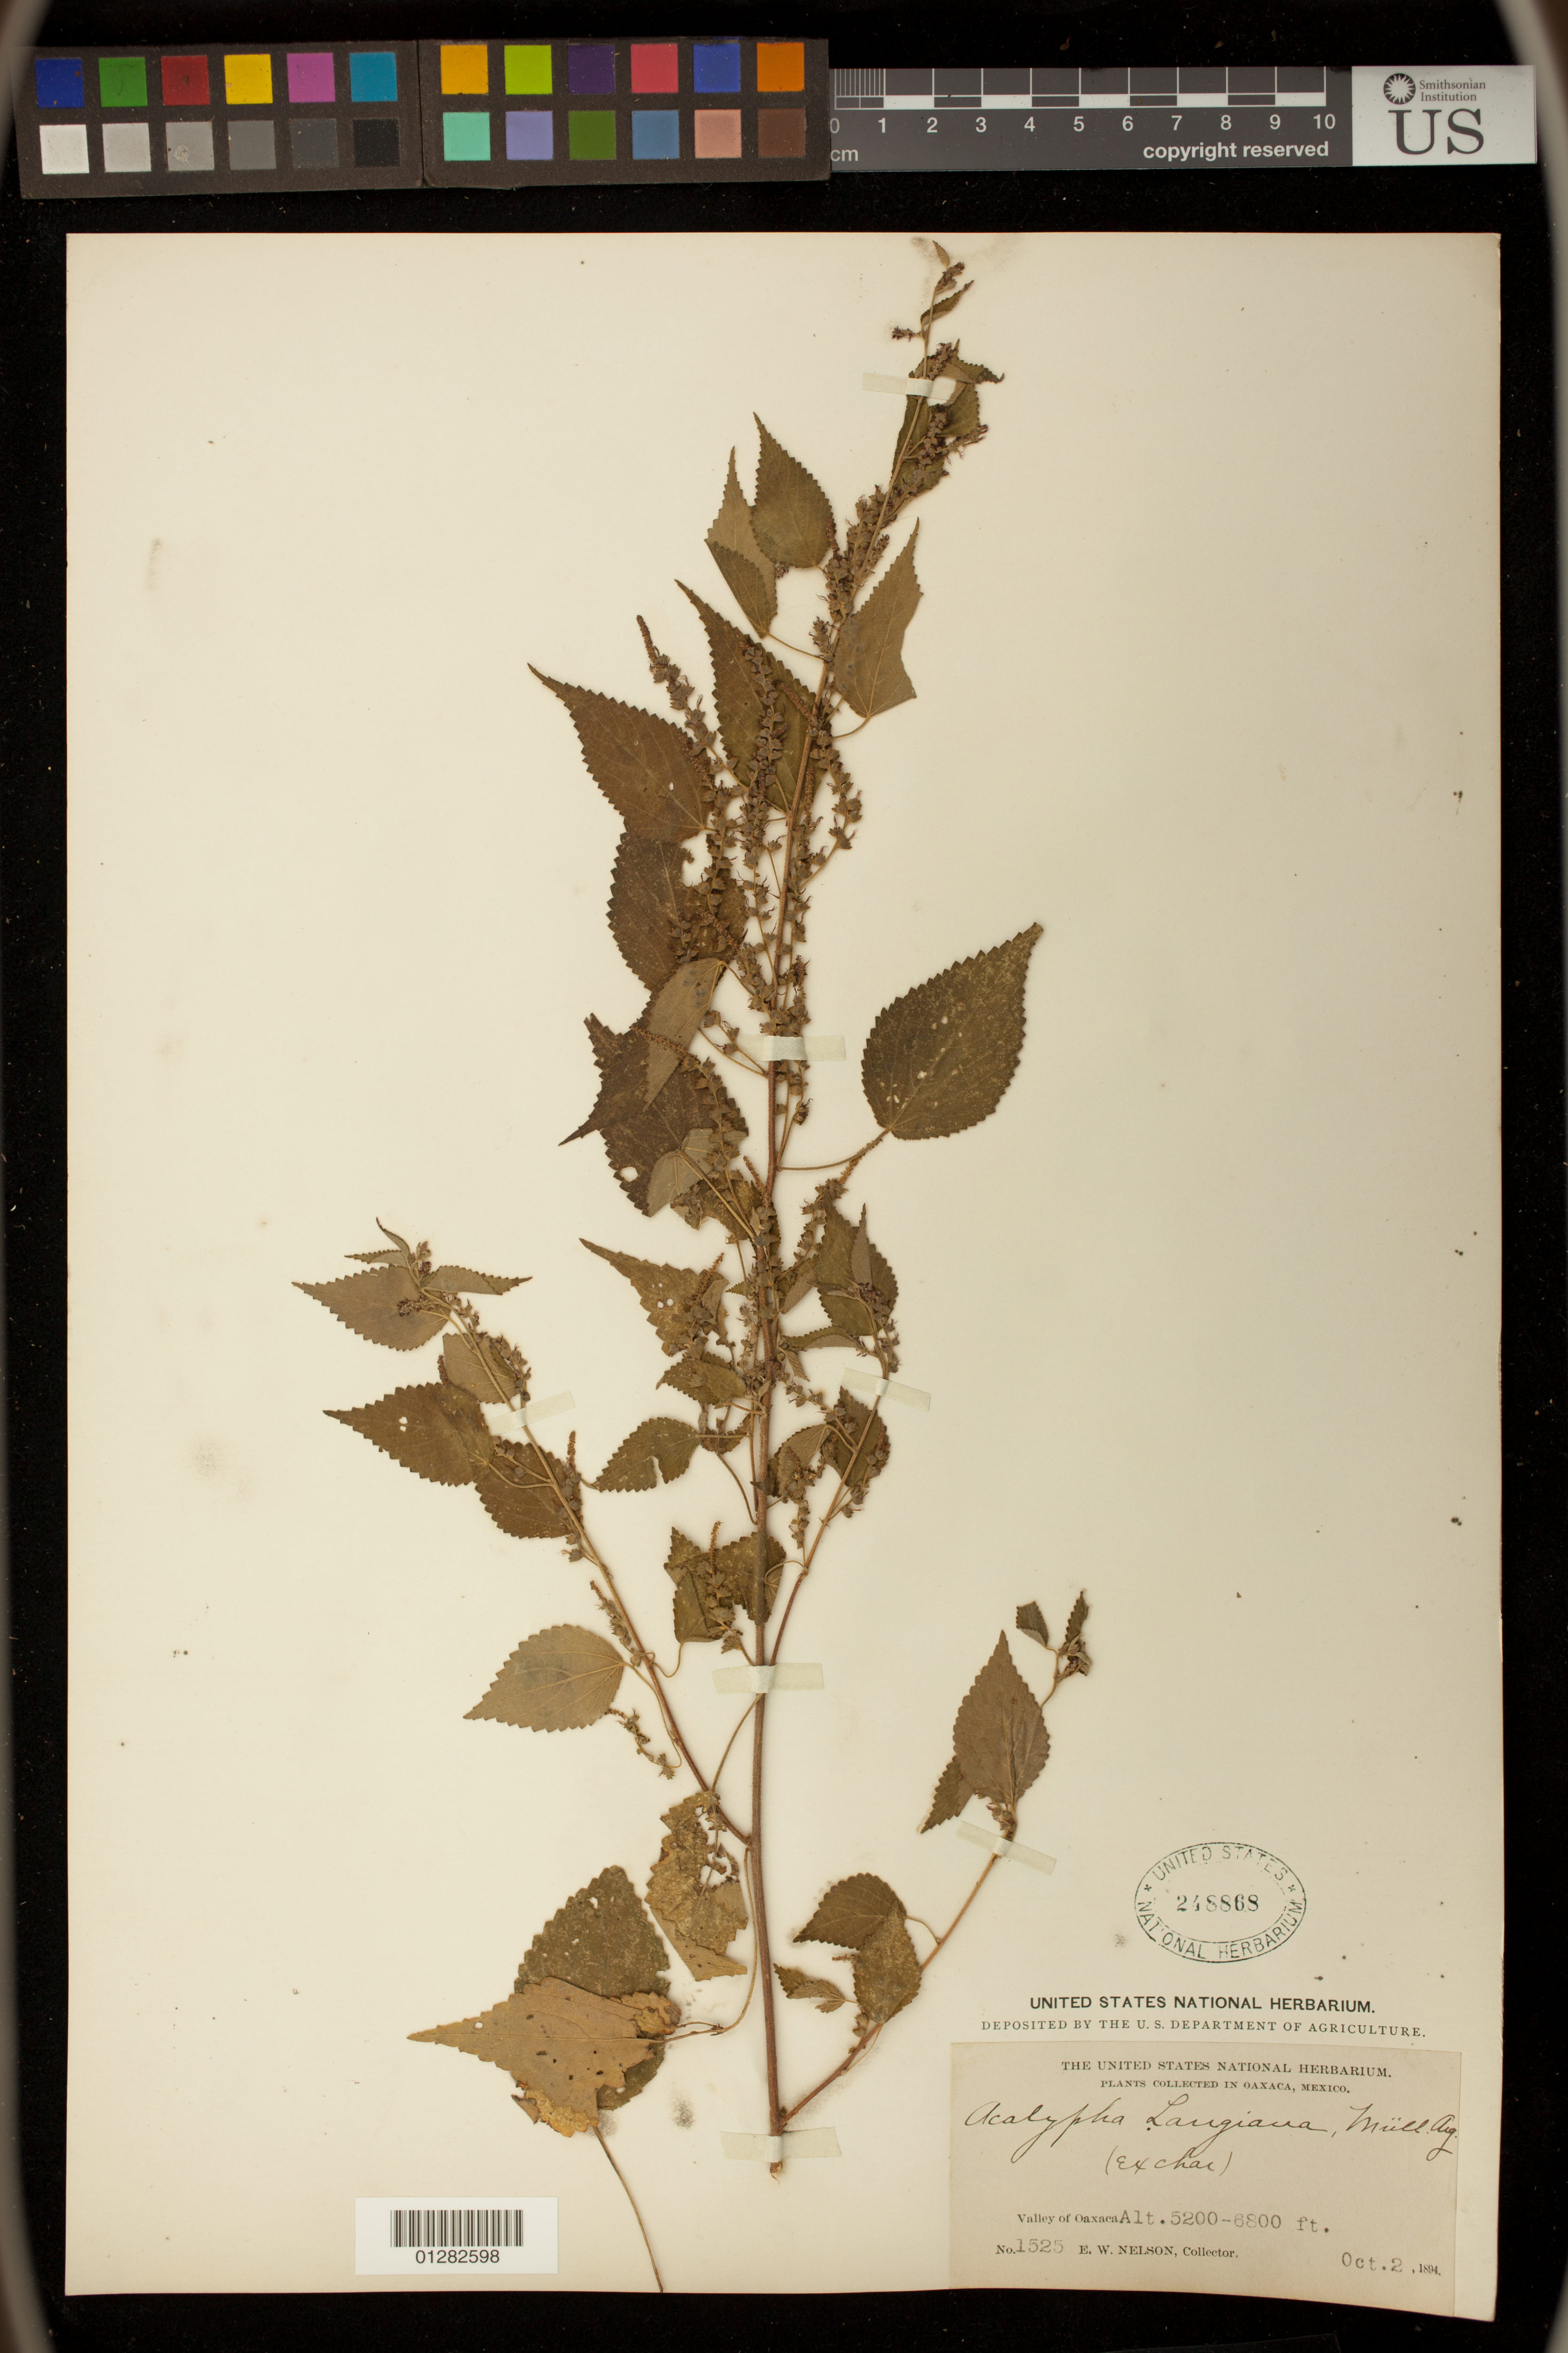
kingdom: Plantae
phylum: Tracheophyta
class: Magnoliopsida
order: Malpighiales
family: Euphorbiaceae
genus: Acalypha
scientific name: Acalypha subviscida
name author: S. Watson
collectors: R. McVaugh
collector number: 1525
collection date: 1894-10-02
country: Mexico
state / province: Oaxaca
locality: Valley of Oaxaca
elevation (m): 1585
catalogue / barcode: US 248868